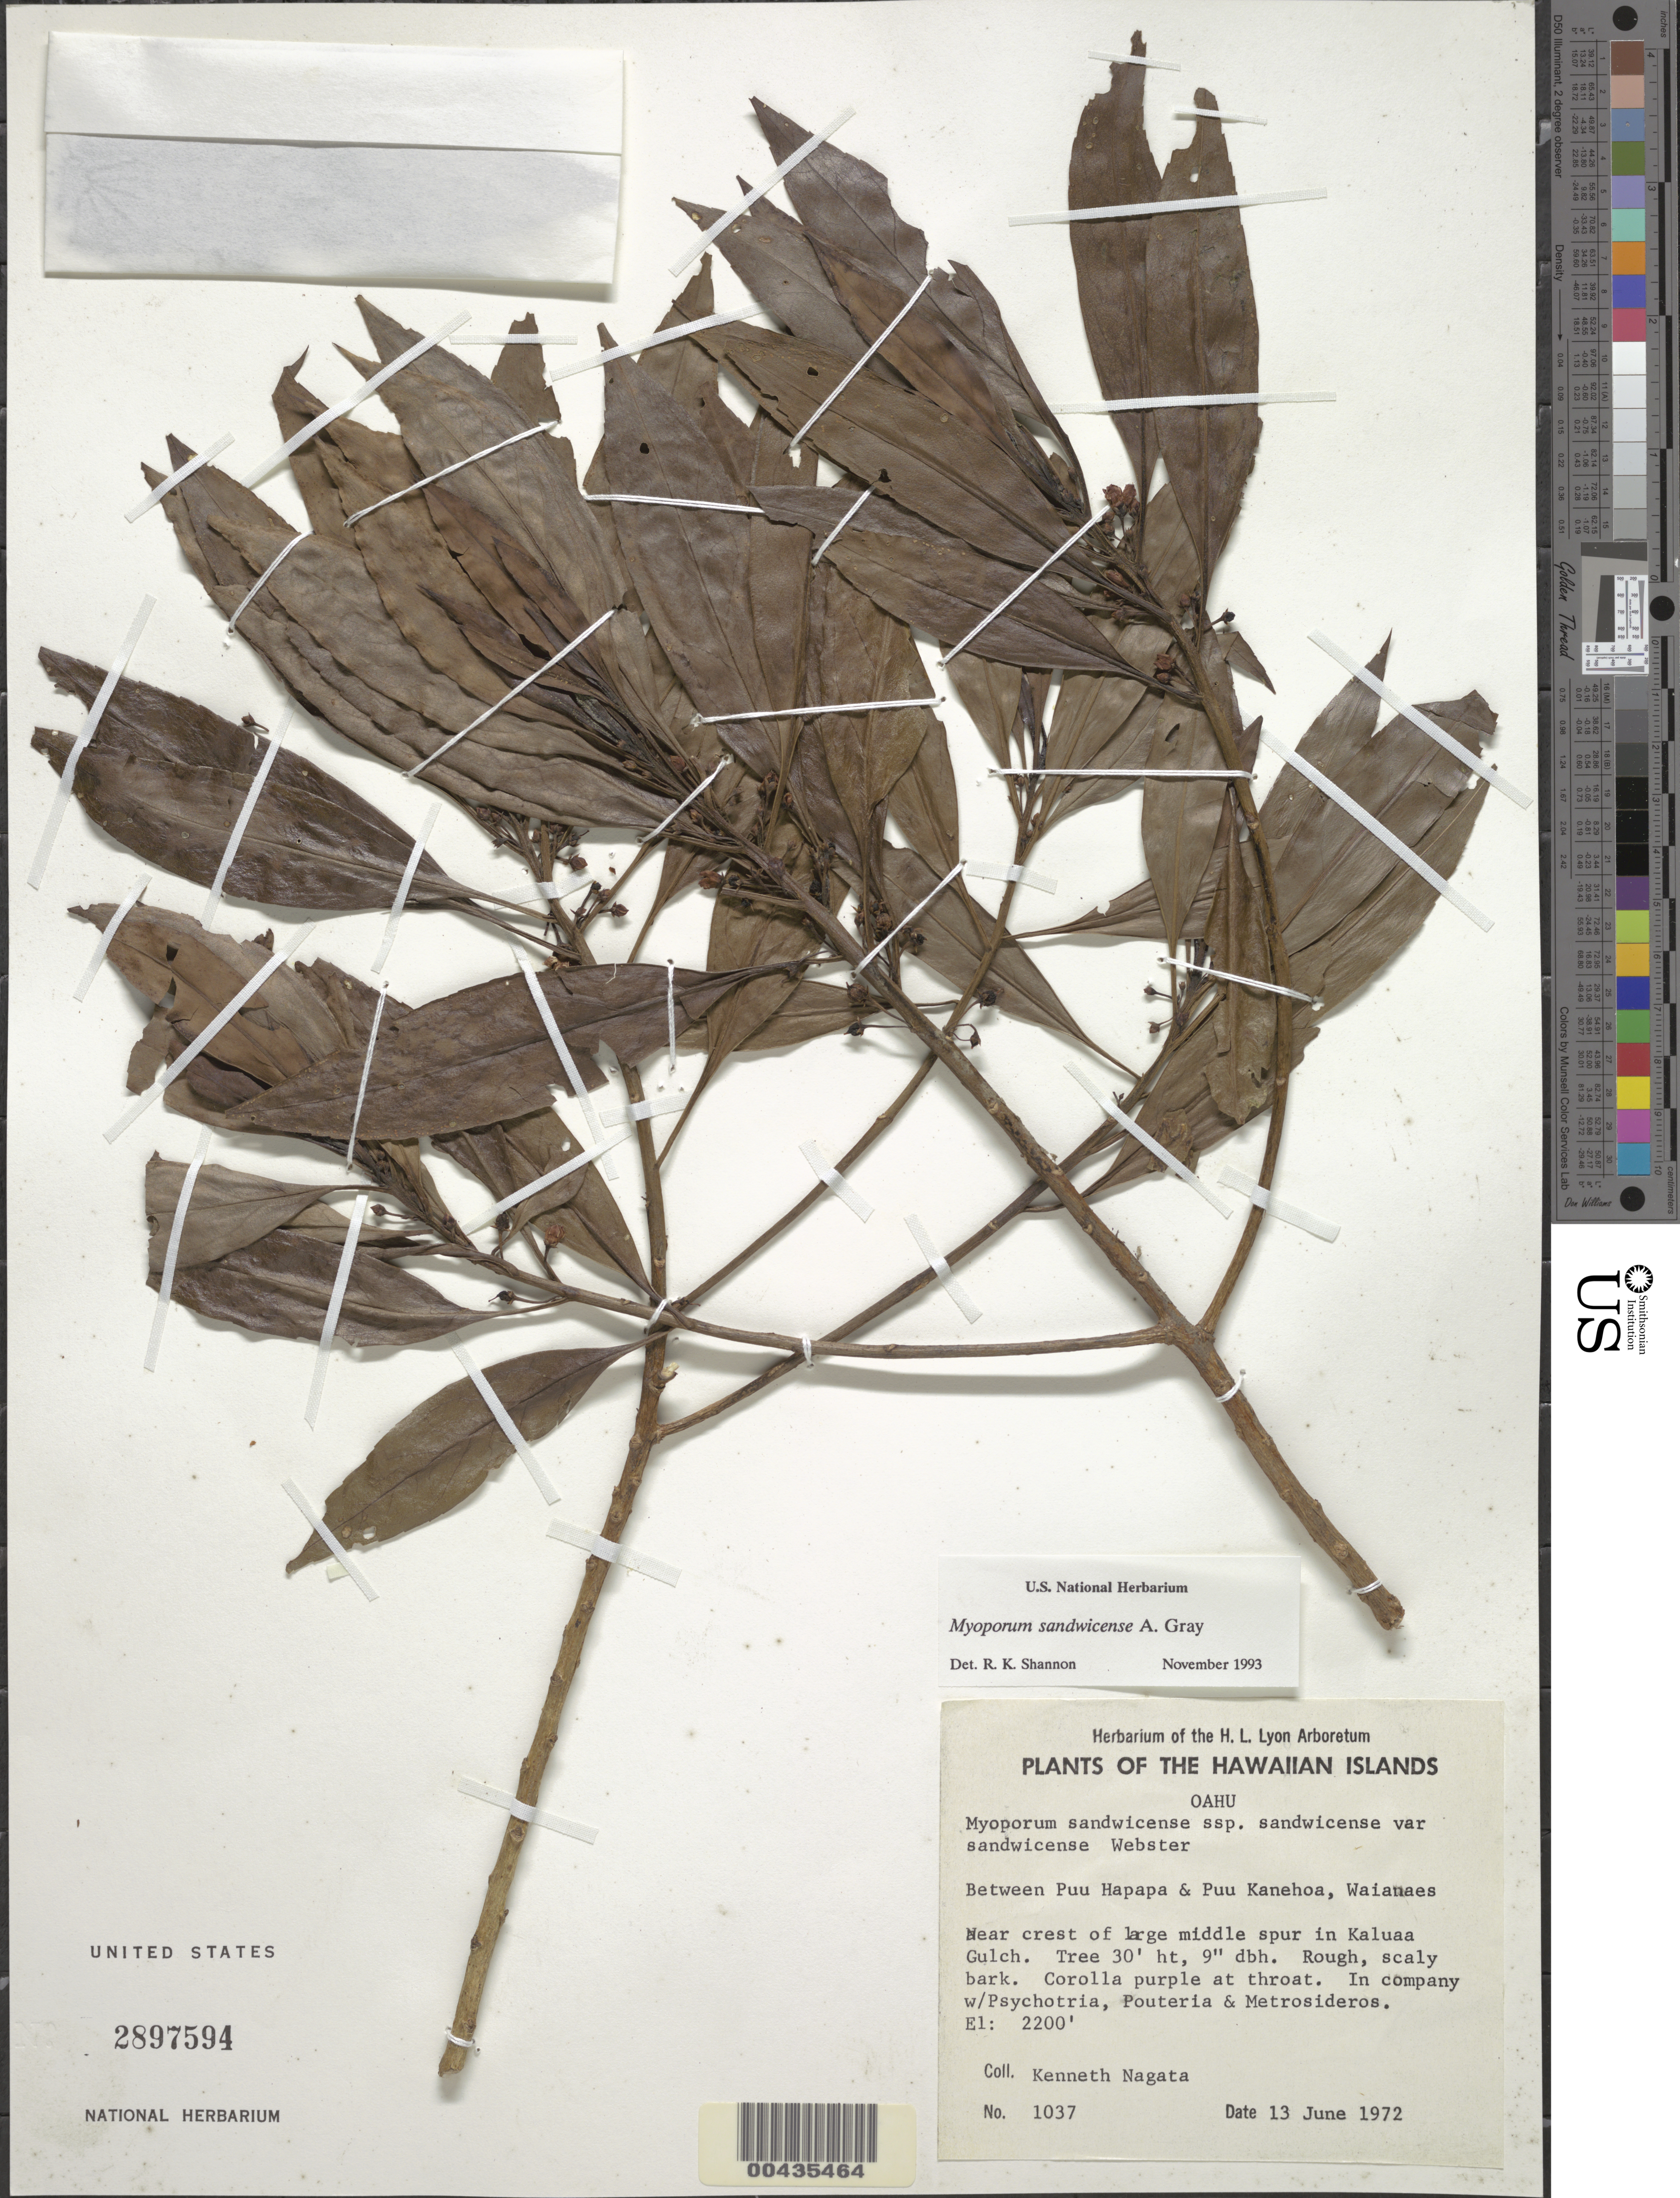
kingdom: Plantae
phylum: Tracheophyta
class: Magnoliopsida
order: Lamiales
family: Scrophulariaceae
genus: Myoporum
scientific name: Myoporum sandwicense subsp. sandwicense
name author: A. Gray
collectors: K. Nagata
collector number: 1037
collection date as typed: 13 Jun 1972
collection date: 1972-06-13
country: United States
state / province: Hawaii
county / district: Honolulu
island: Oahu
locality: Between Puu Hapapa and Puu Kanehoa, Waianaes, near crest of large middle spur in Kaluaa Gulch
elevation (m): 671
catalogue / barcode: US 2897594